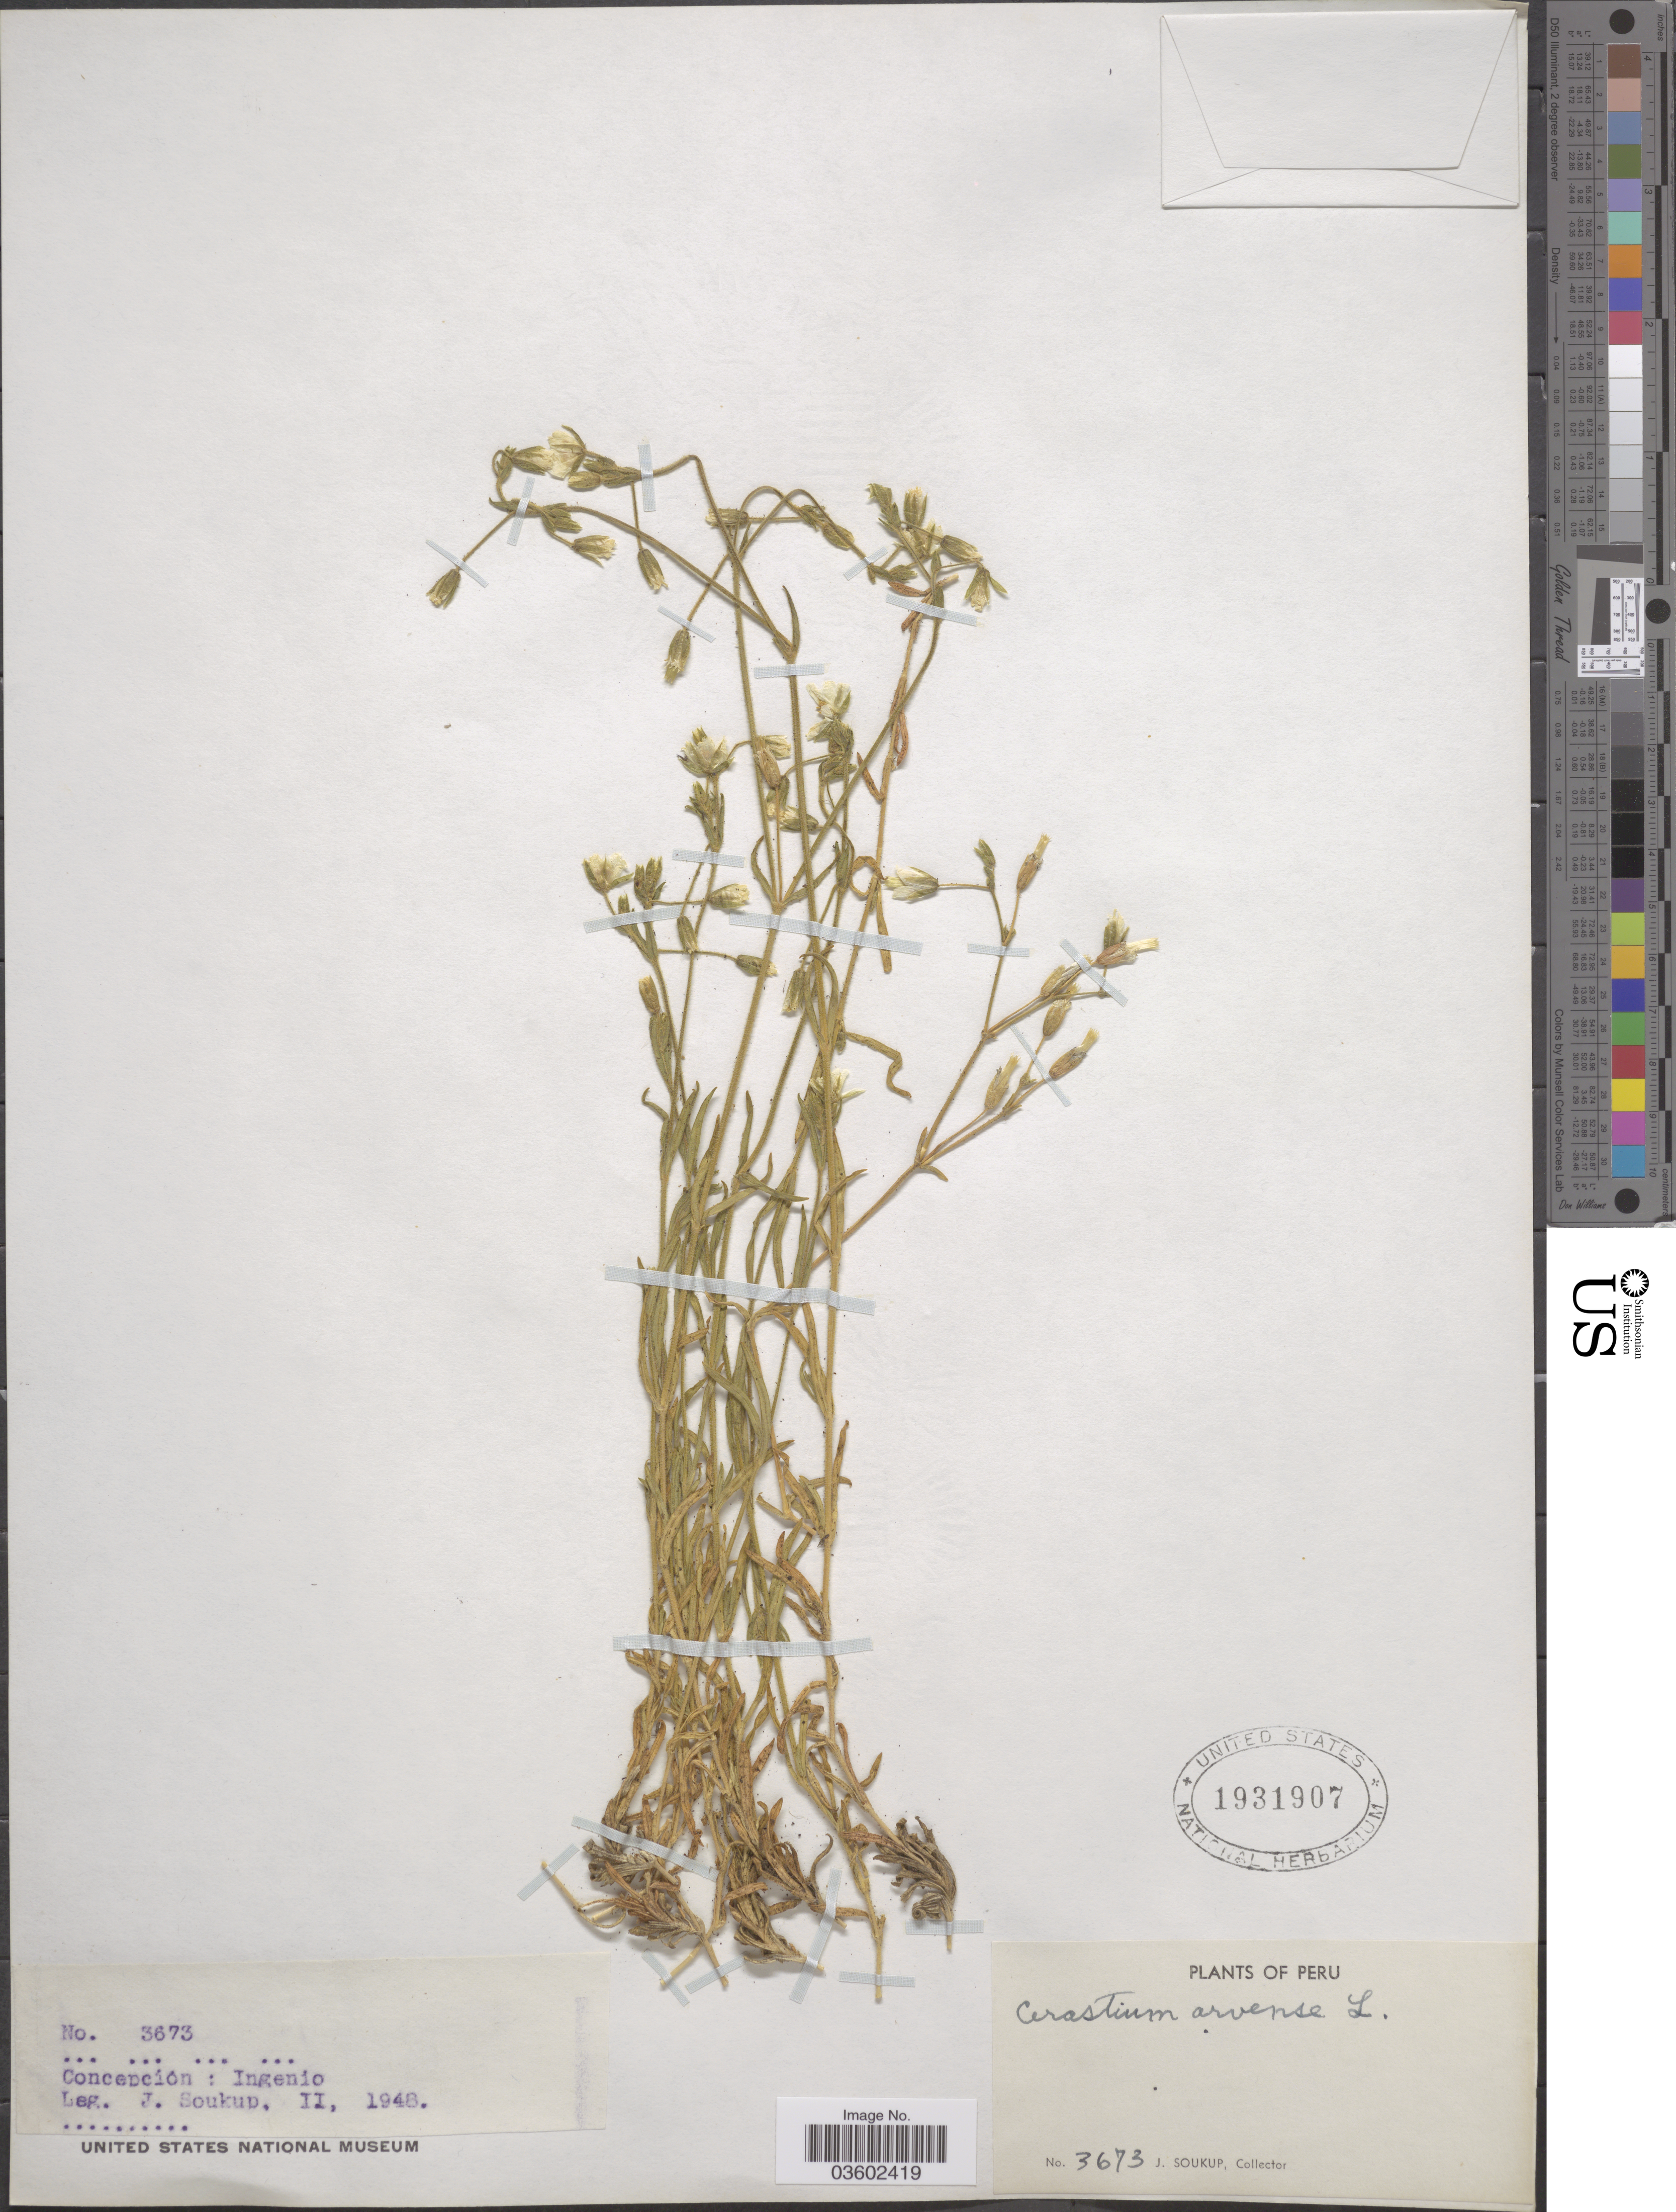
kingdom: Plantae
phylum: Tracheophyta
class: Magnoliopsida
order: Caryophyllales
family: Caryophyllaceae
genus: Cerastium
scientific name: Cerastium arvense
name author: L.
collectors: J. Soukup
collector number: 3673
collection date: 1948-02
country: Peru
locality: Concepción: Ingenio.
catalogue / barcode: US 1931907